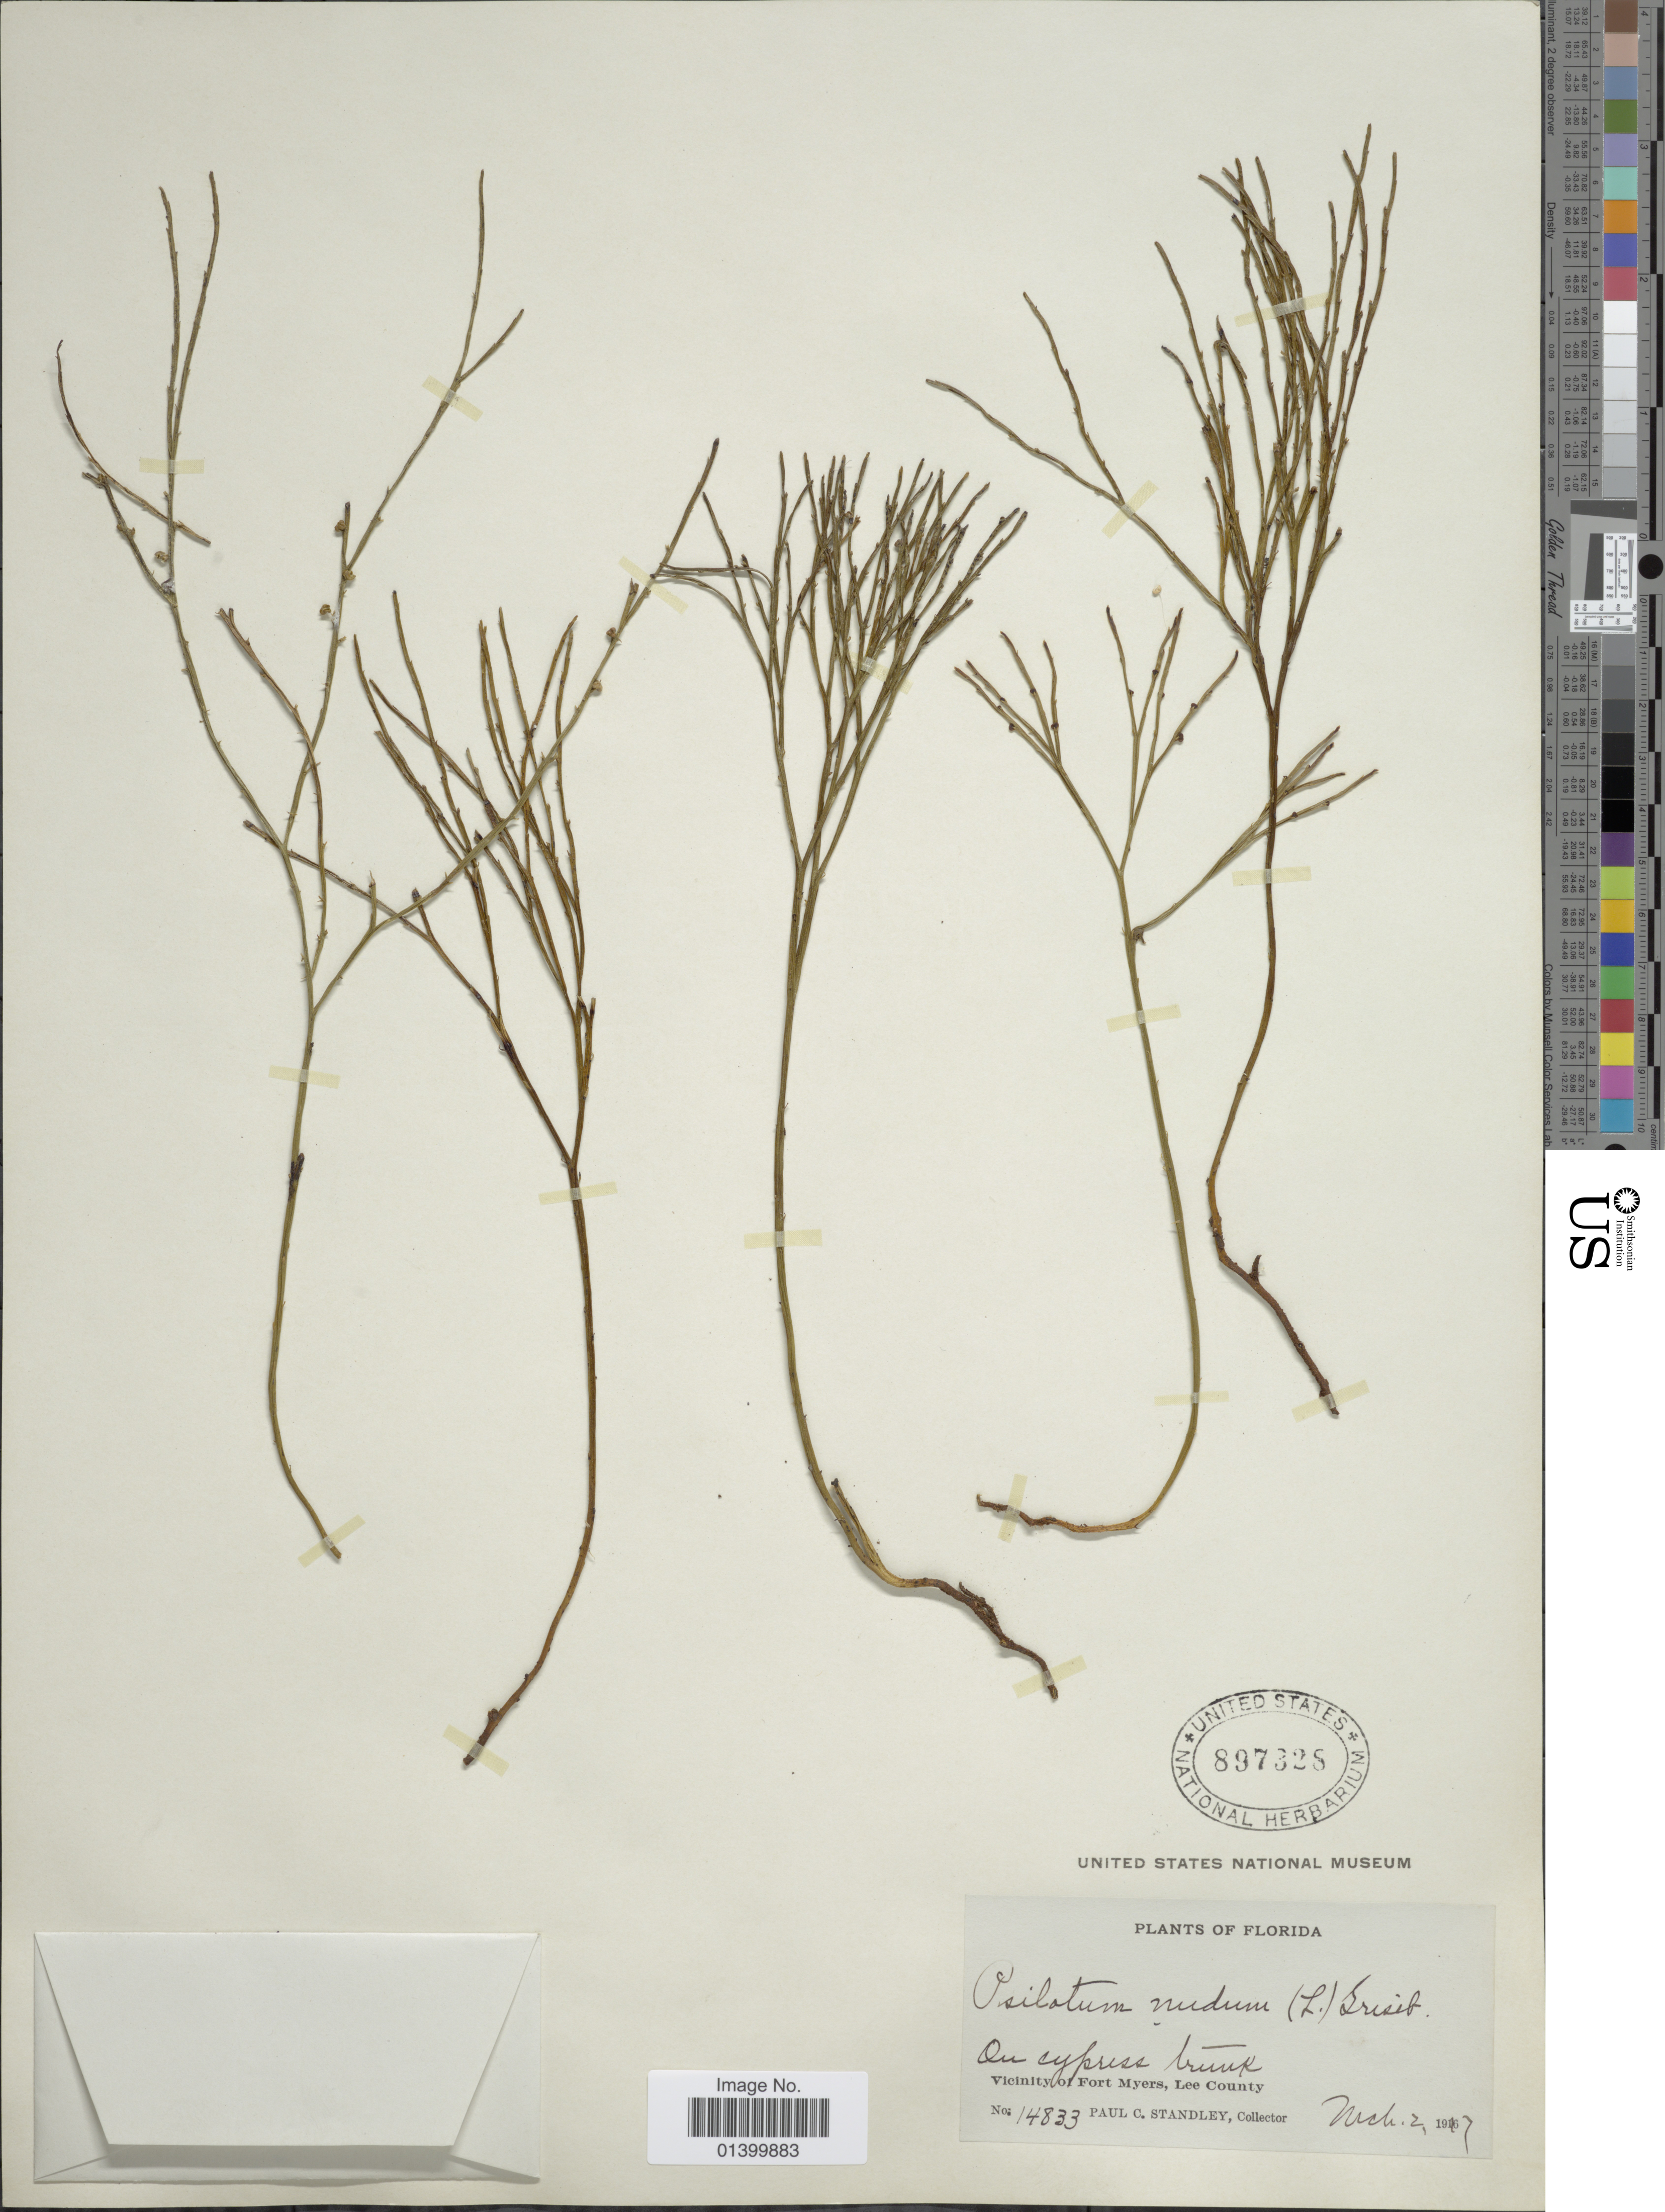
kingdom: Plantae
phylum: Tracheophyta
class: Polypodiopsida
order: Psilotales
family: Psilotaceae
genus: Psilotum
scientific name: Psilotum nudum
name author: (L.) P. Beauv.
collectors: P. C. Standley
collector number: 14833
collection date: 1917-03-02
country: United States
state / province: Florida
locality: Vicinity of Fort Myers, Lee County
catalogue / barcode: US 897328